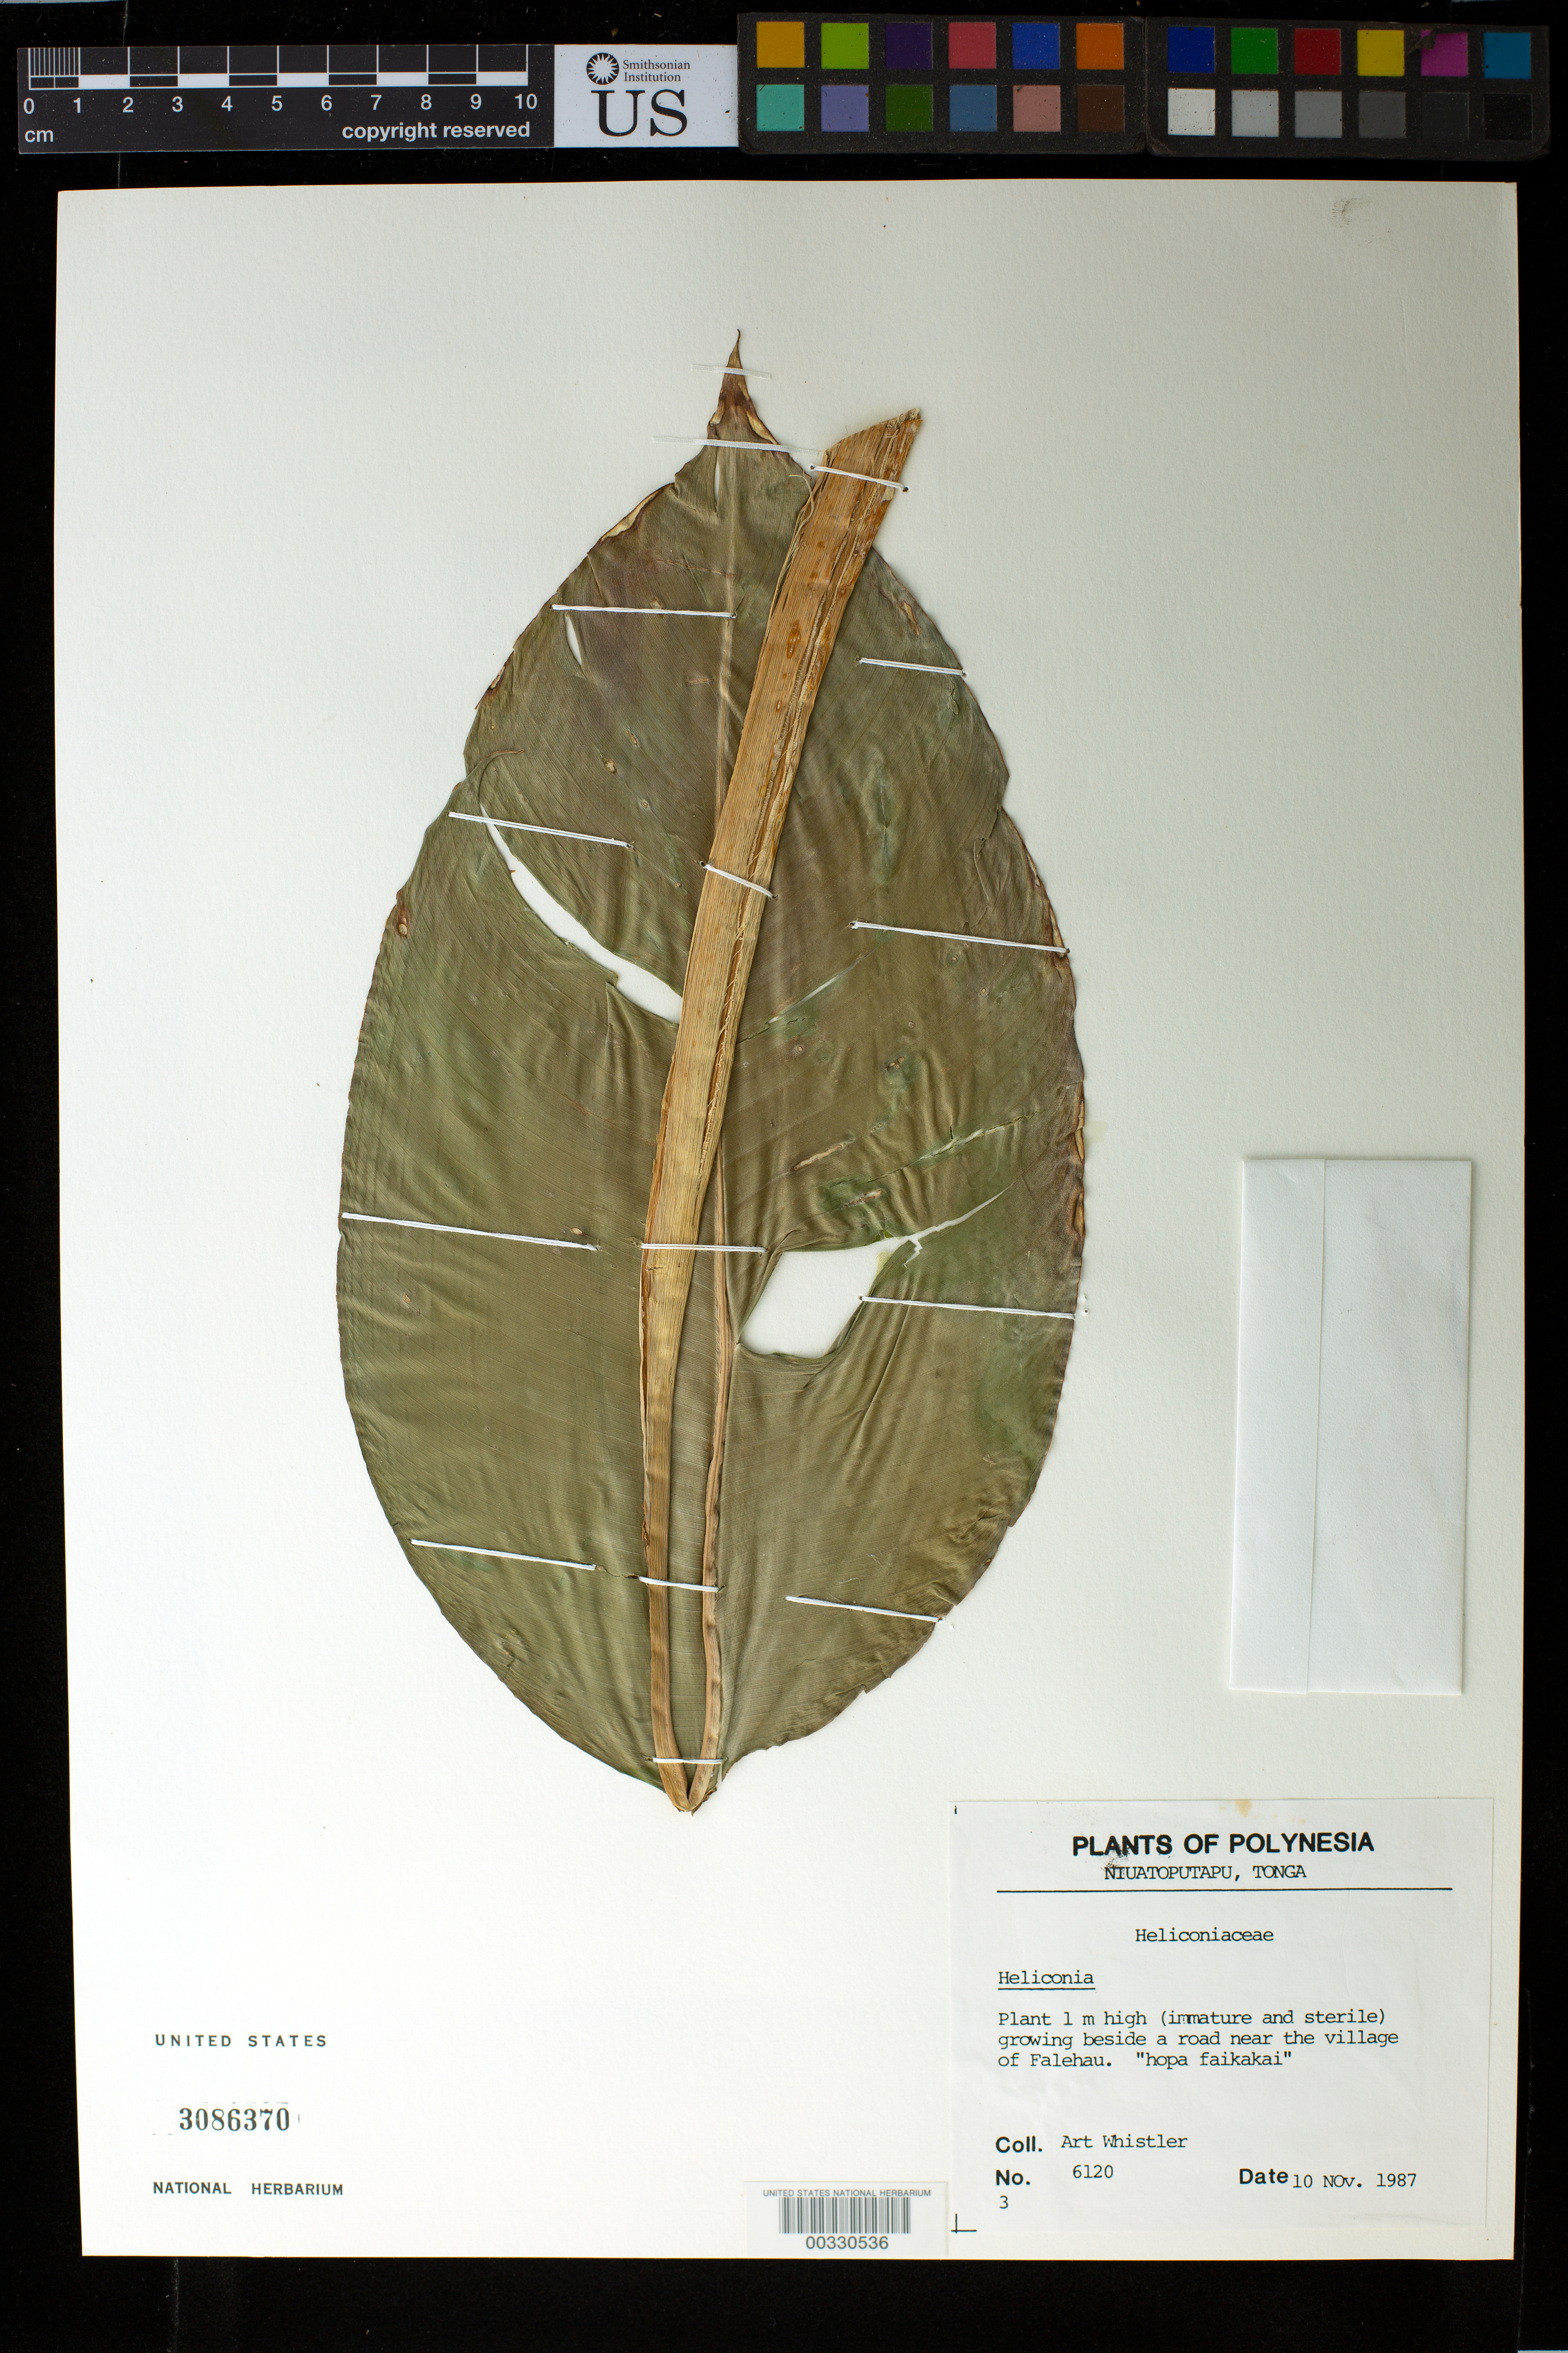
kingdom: Plantae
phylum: Tracheophyta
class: Liliopsida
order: Zingiberales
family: Heliconiaceae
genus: Heliconia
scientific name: Heliconia sp.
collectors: A. Whistler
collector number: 6120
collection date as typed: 10 Nov 1987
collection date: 1987-11-10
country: Tonga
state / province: Tonga Outliers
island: Niuatoputapu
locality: Near village of Falehau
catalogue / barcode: US 3086370